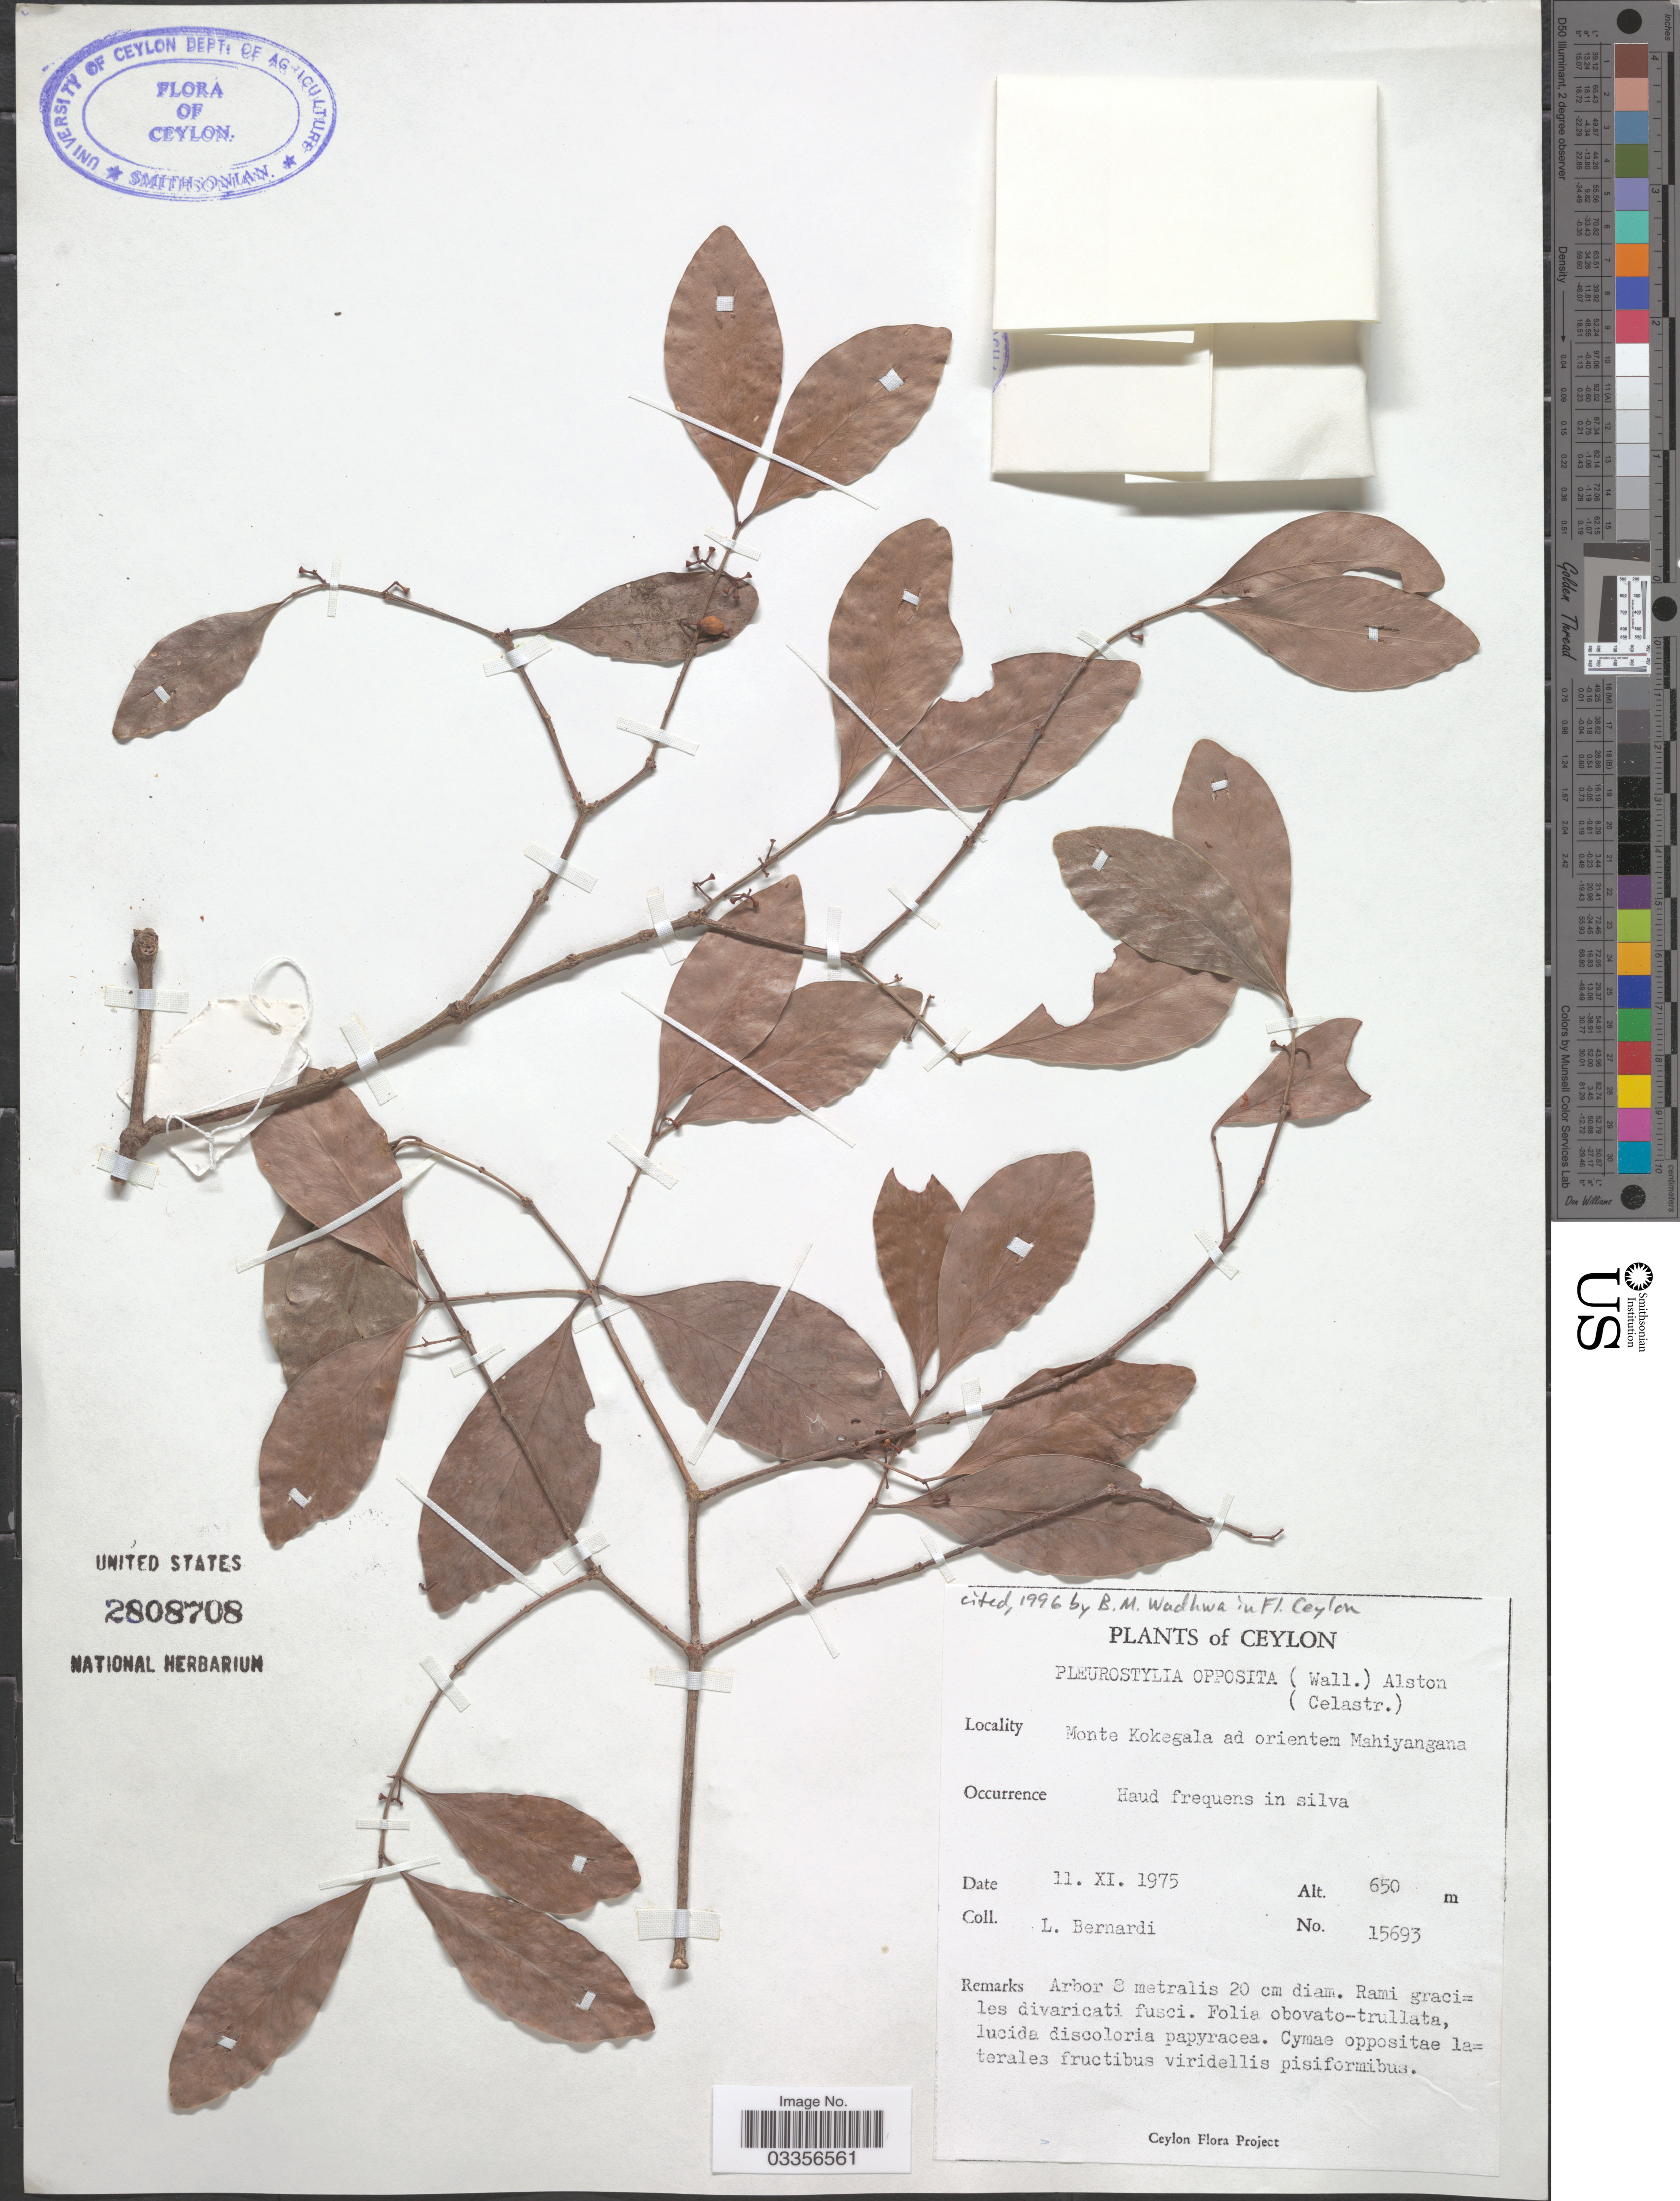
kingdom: Plantae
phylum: Tracheophyta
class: Magnoliopsida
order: Celastrales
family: Celastraceae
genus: Pleurostylia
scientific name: Pleurostylia opposita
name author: (Wall.) Alston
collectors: L. Bernardi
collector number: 15693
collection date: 1975-12-11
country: Sri Lanka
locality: Ceylon, Monte Kokegala ad orientem Mahiyangana.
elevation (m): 650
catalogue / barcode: US 2808708